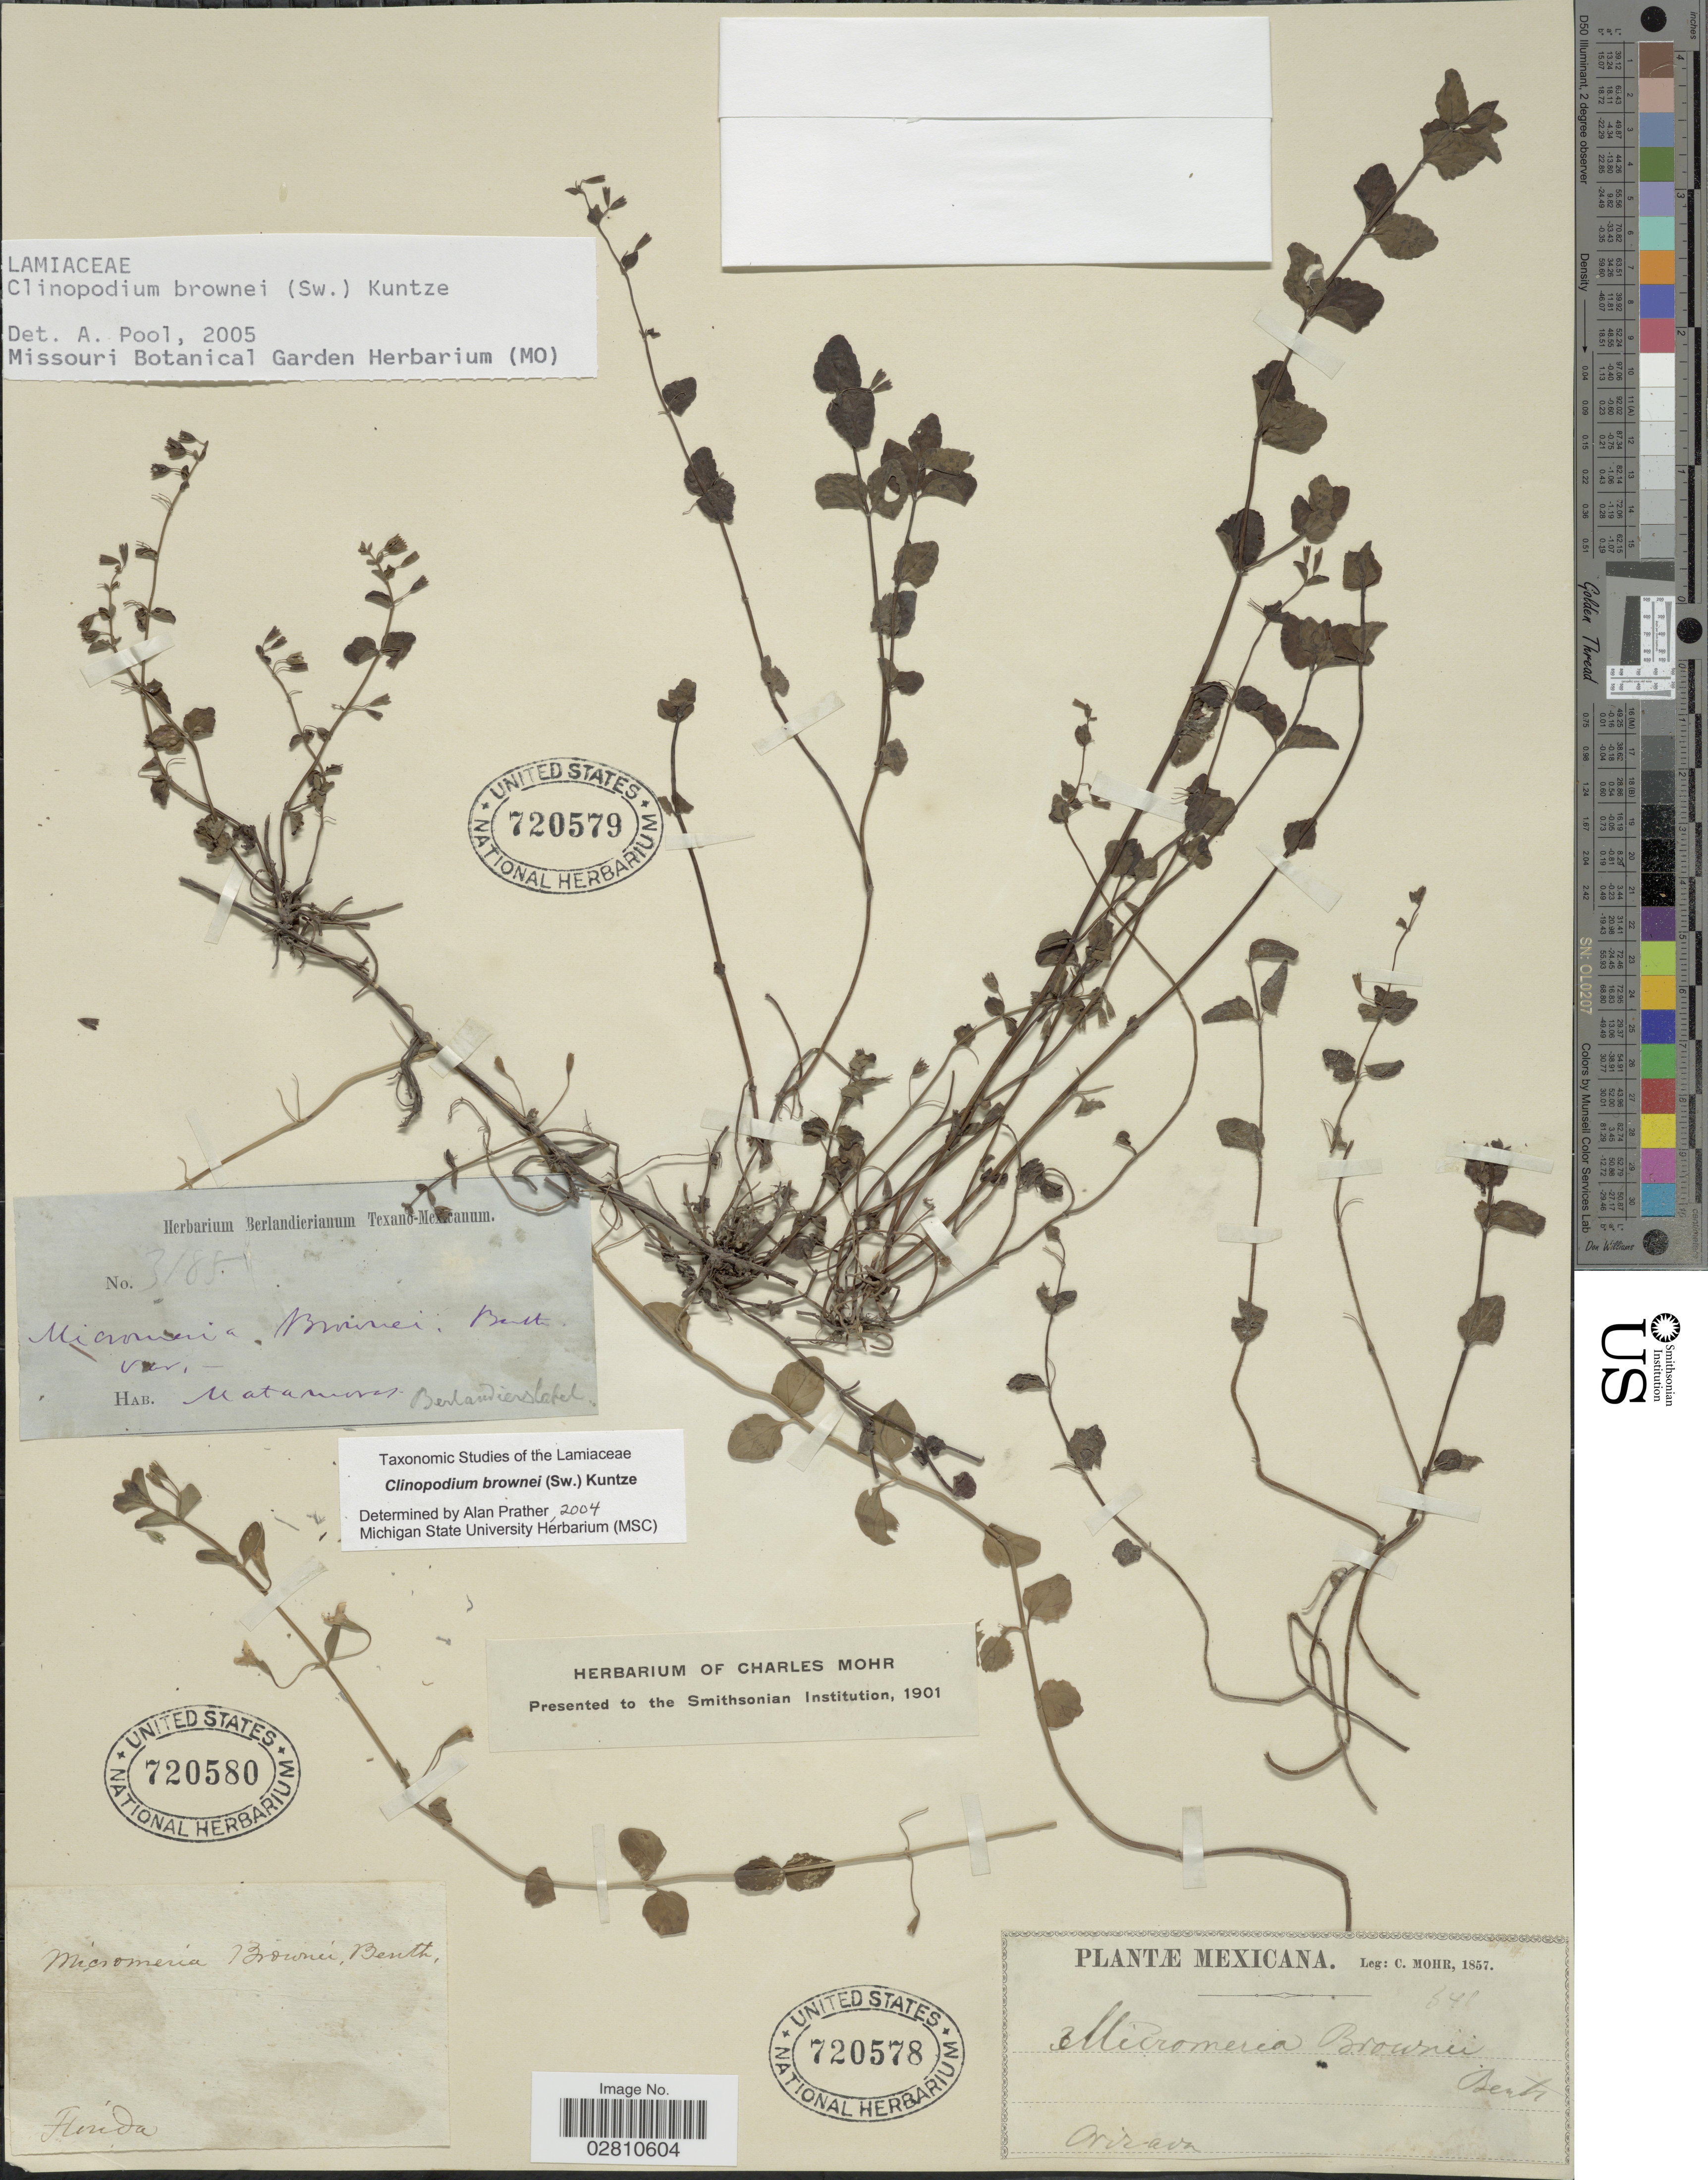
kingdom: Plantae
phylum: Tracheophyta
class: Magnoliopsida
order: Lamiales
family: Lamiaceae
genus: Clinopodium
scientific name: Clinopodium brownei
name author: (Sw.) Kuntze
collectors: J. L. Berlandier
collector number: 3185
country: Mexico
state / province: Tamaulipas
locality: Matamoros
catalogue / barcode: US 720579